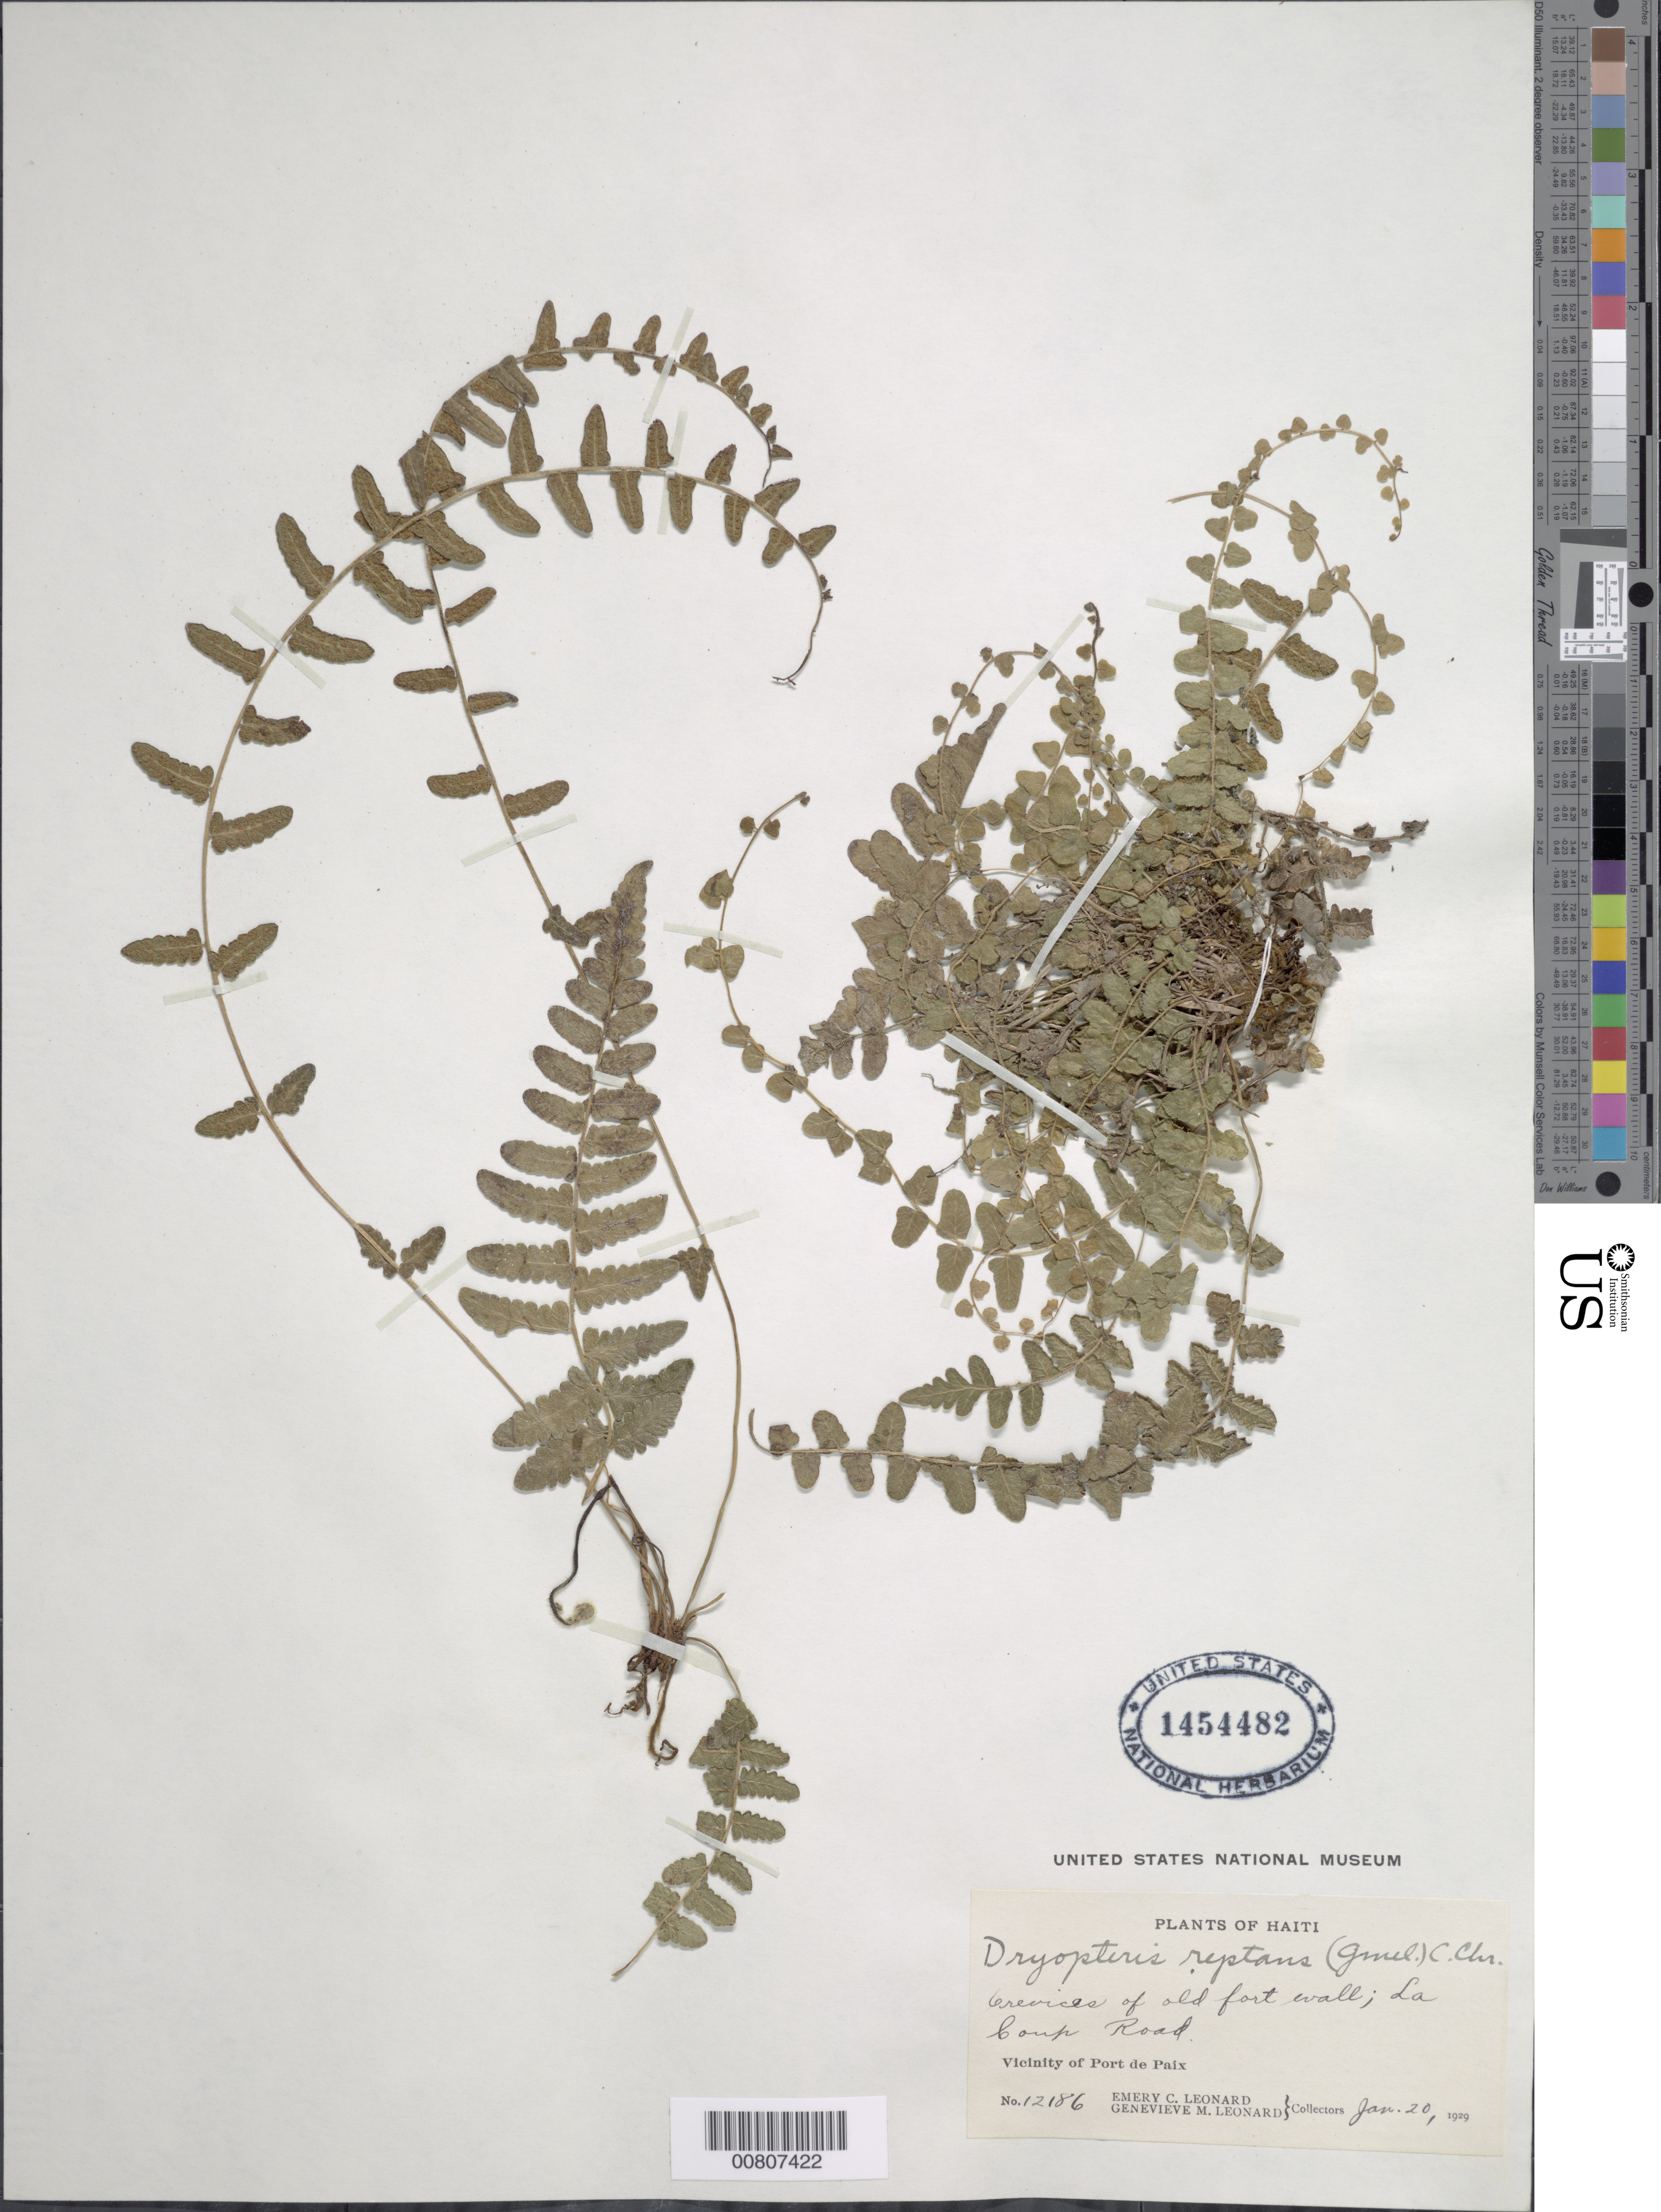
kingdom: Plantae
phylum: Tracheophyta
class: Polypodiopsida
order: Polypodiales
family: Thelypteridaceae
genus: Goniopteris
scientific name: Goniopteris reptans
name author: (J.F. Gmel.) C. Presl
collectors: E. C. Leonard & G. M. Leonard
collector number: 12186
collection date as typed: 20 Jan 1929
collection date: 1929-01-20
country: Haiti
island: Hispaniola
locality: Port de Paix, La Coup Road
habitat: Crevices of old fort wall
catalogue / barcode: US 1454482